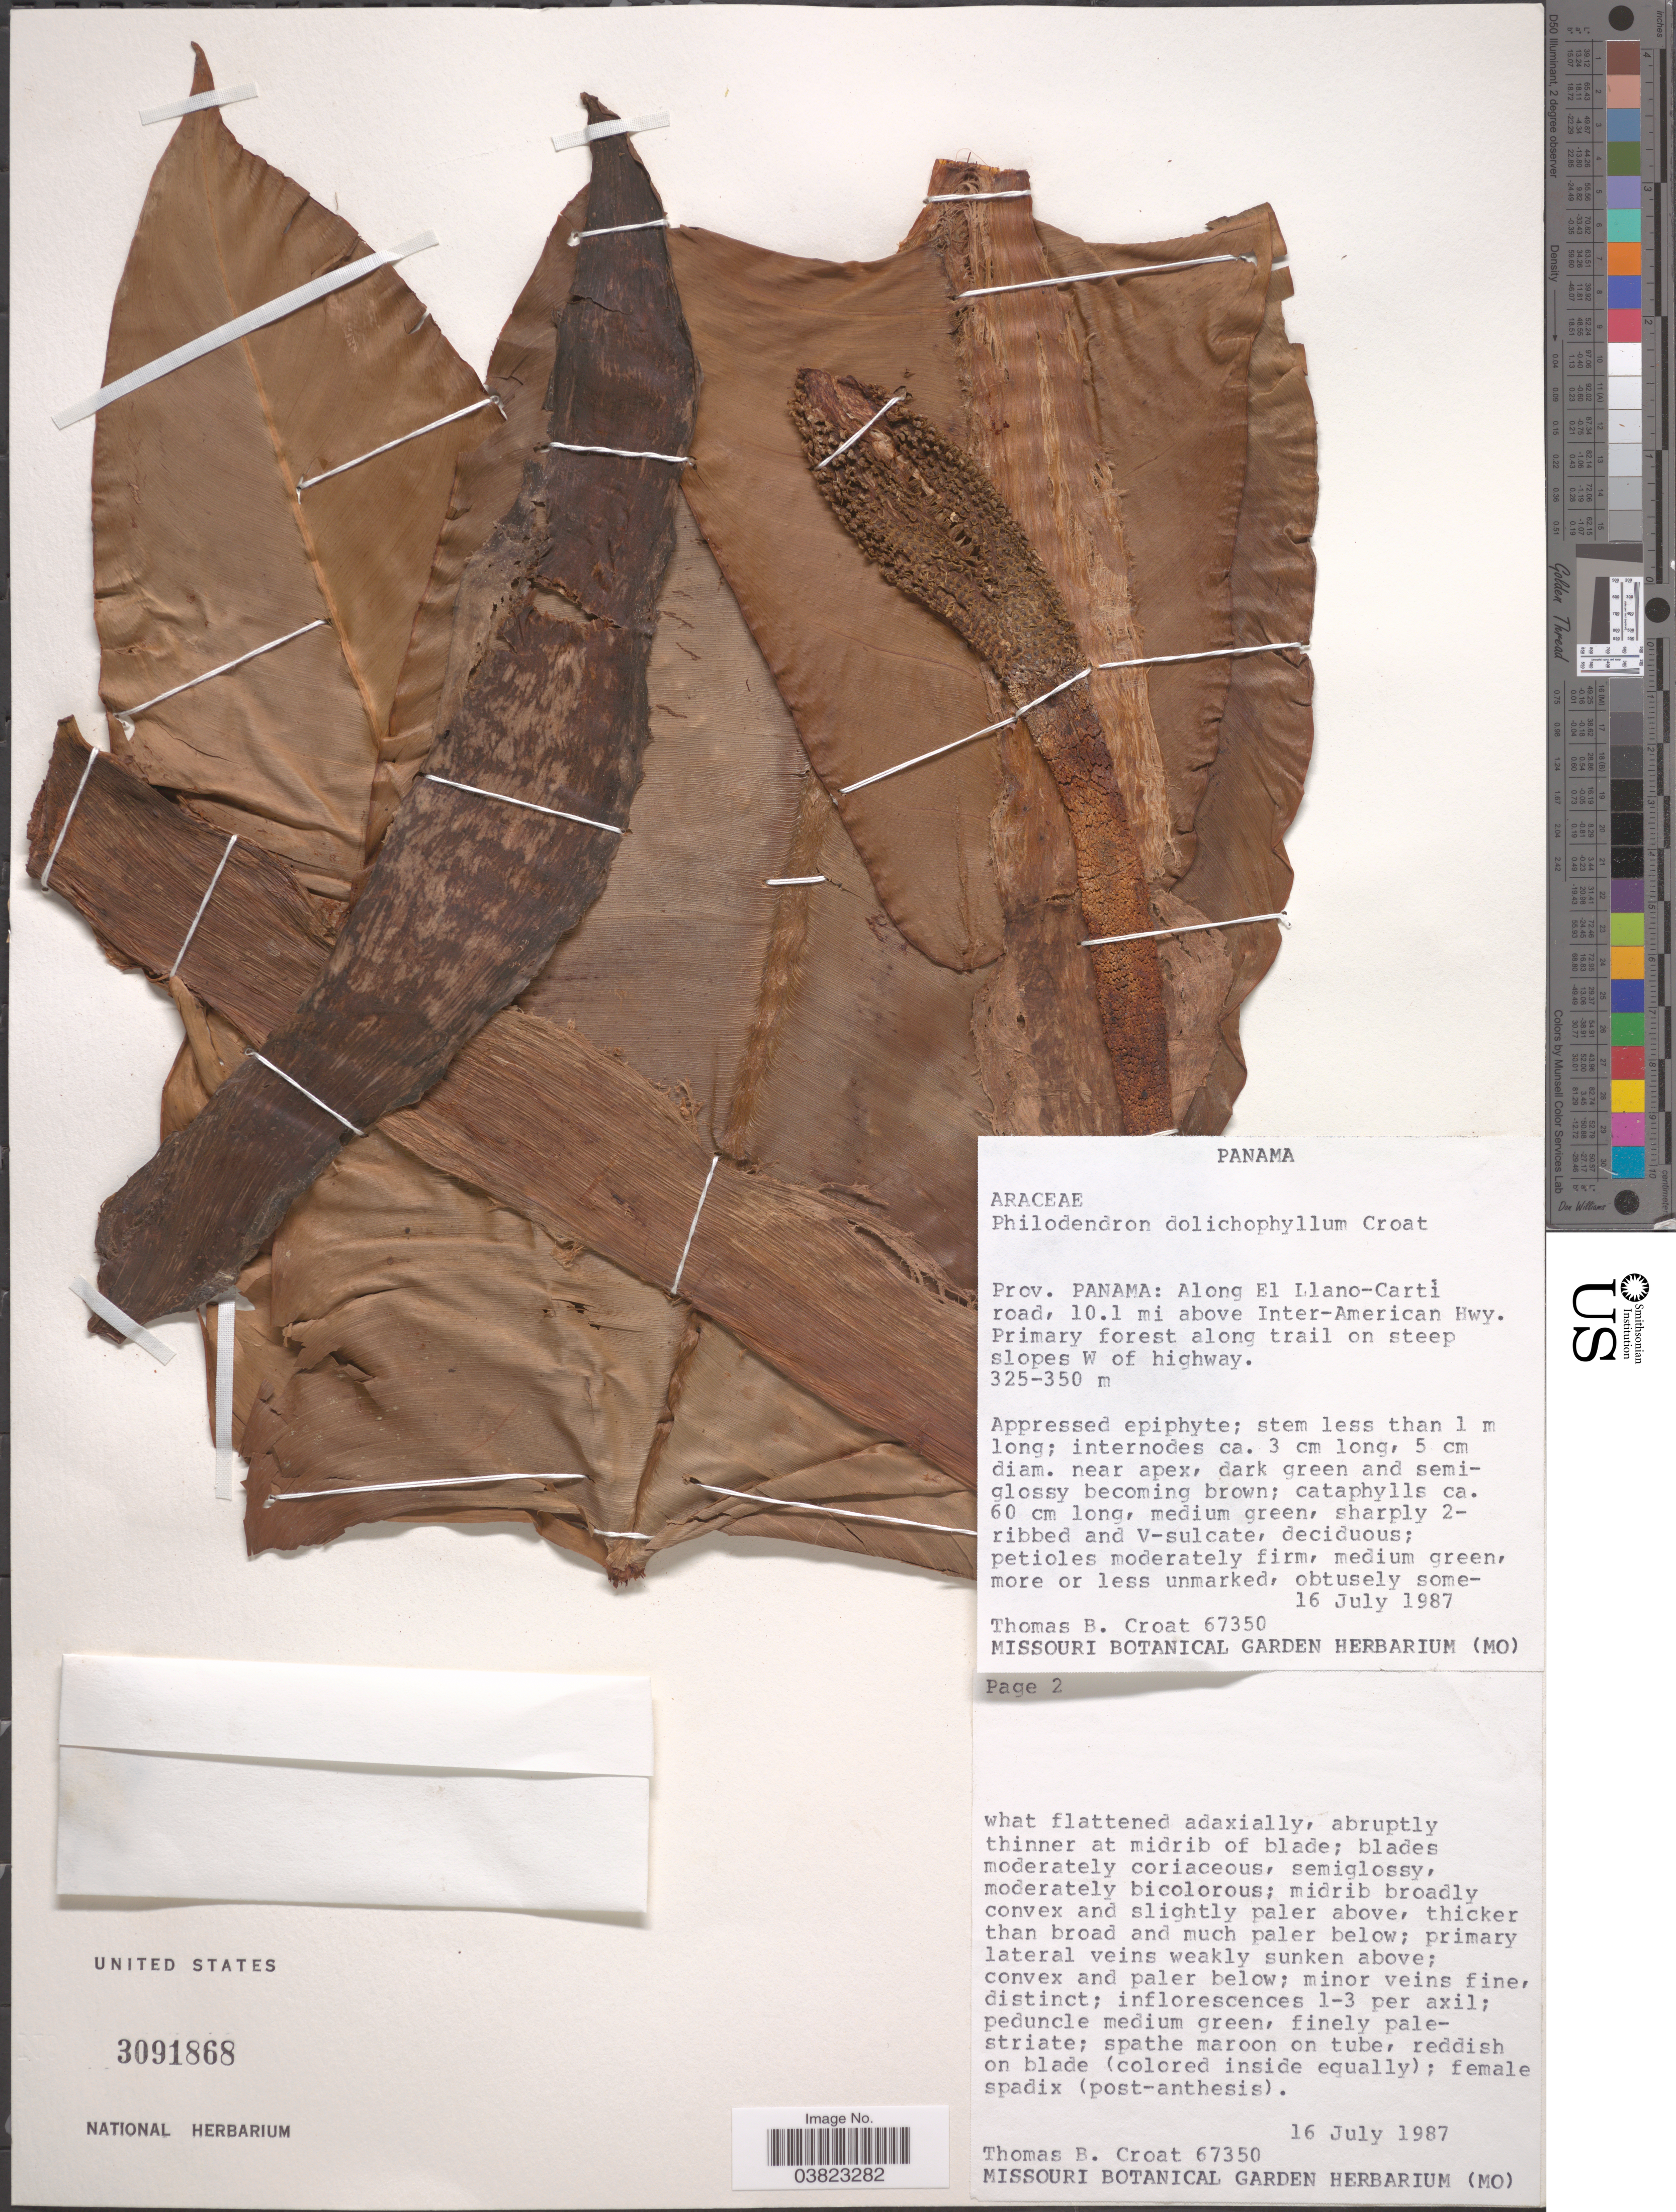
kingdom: Plantae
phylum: Tracheophyta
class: Liliopsida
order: Alismatales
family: Araceae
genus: Philodendron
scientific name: Philodendron dolichophyllum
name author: Croat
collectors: T. B. Croat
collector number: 67350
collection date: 1987-07-16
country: Panama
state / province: Panamá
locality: Along El Llano-Cartí road, 10.1 mi above Inter-American Hwy. Primary forest along trail on steep slopes W of highway.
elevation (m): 325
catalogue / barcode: US 3091868